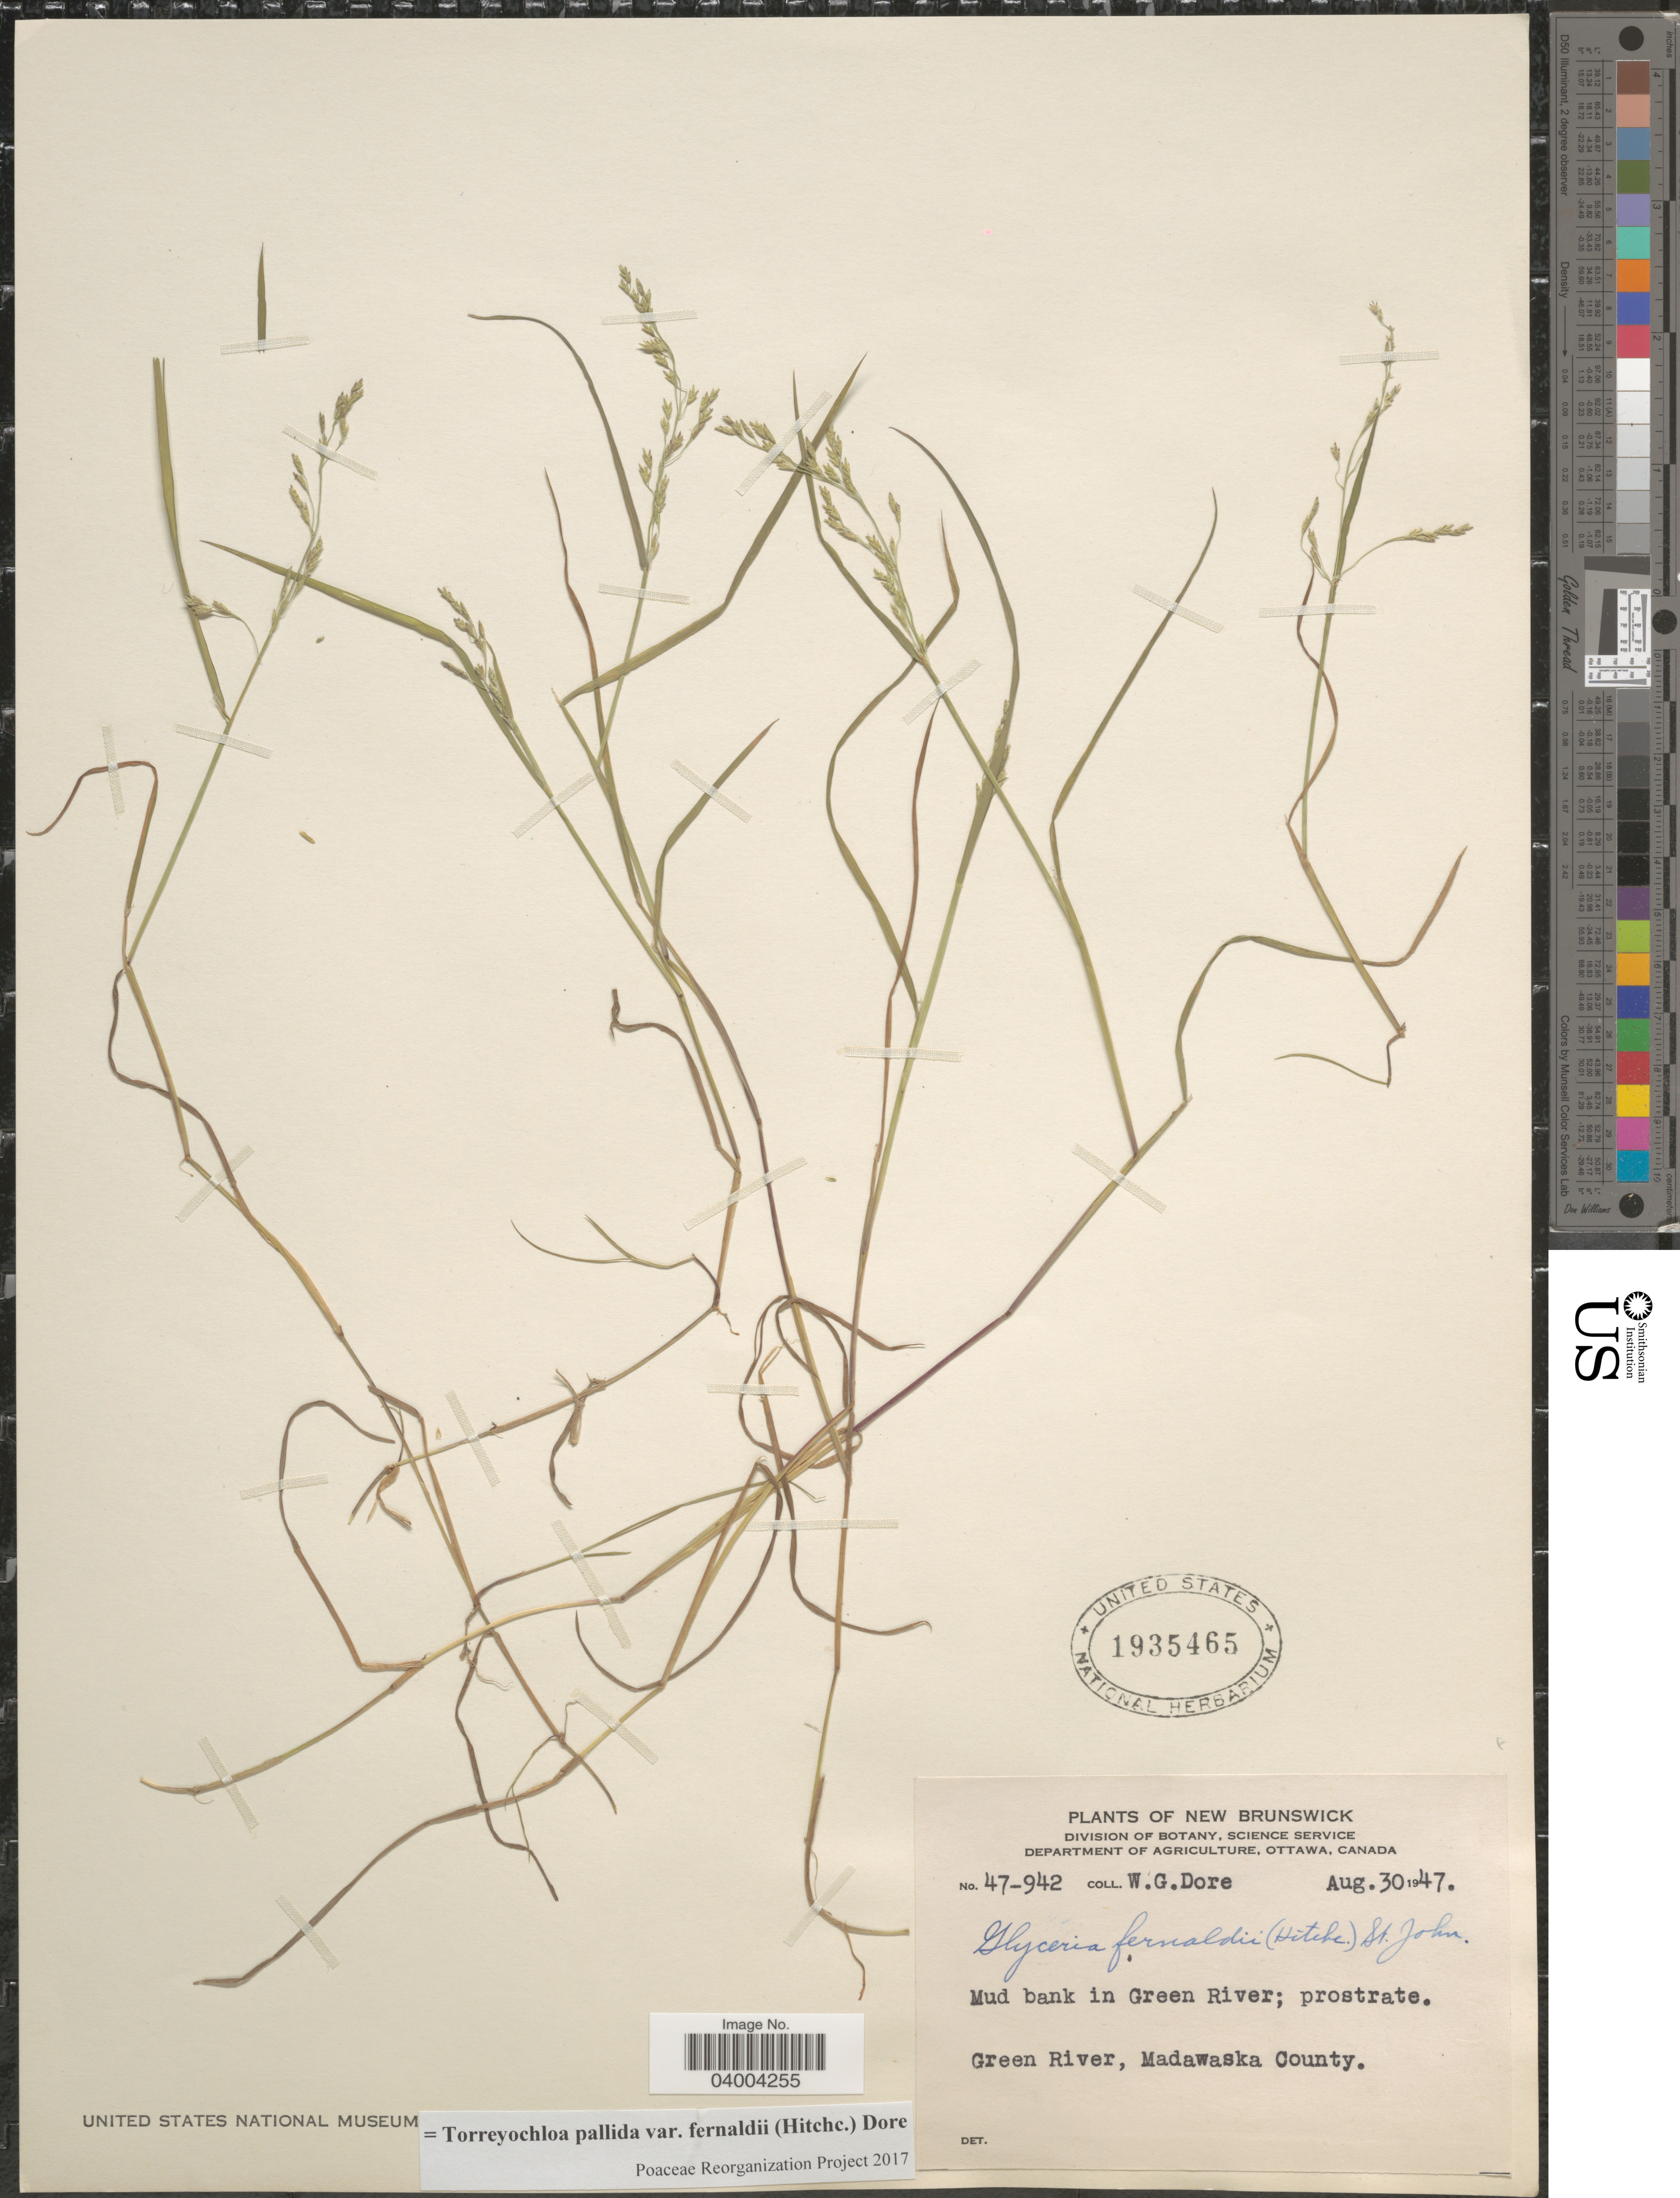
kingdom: Plantae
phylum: Tracheophyta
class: Liliopsida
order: Poales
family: Poaceae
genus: Torreyochloa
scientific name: Torreyochloa pallida var. fernaldii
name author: (Hitchc.) Dore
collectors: W. Dore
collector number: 47-942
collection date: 1947-08-30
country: Canada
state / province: New Brunswick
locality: Mud bank in Green River; prostrate. Green River, Madawaska County.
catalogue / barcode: US 1935465